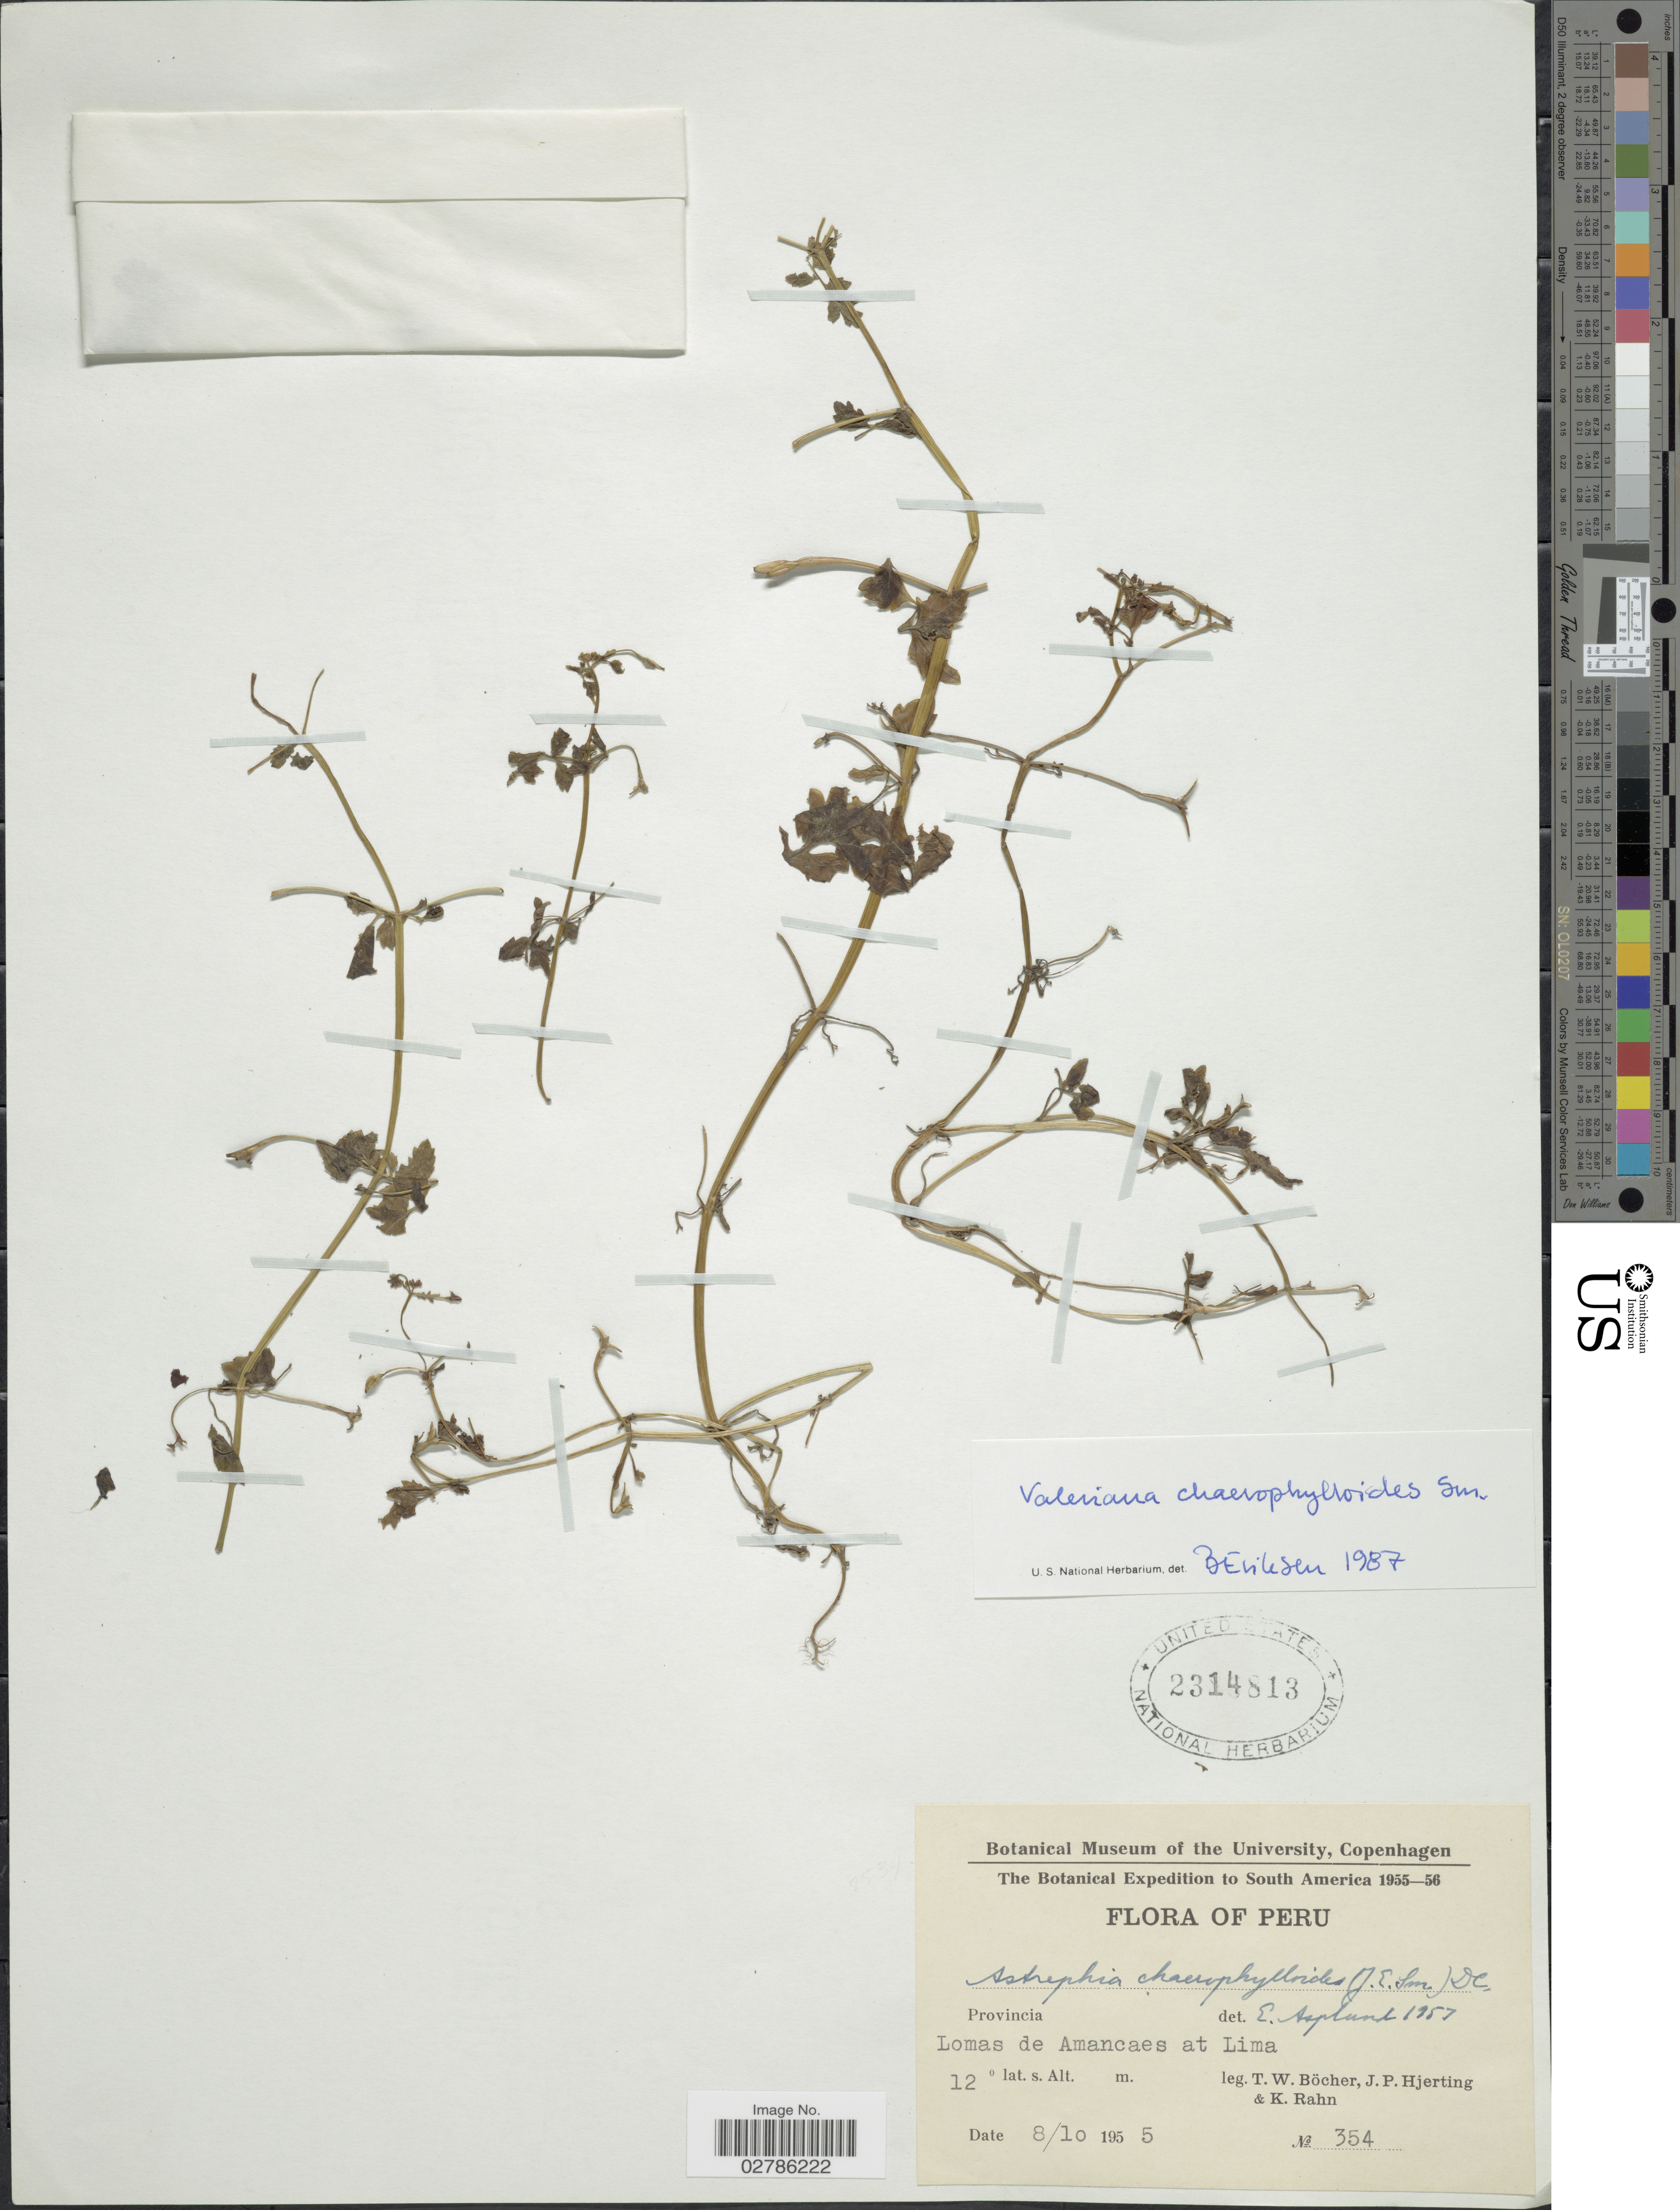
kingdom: Plantae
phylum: Tracheophyta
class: Magnoliopsida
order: Dipsacales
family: Caprifoliaceae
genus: Astrephia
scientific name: Astrephia chaerophylloides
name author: (Sm.) DC.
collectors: T. Böcher, J. P. Hjerting & K. Rahn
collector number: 354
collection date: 1955-10-08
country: Peru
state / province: Lima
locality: Provincia Lomas de Amancaes at Lima.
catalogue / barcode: US 2314813